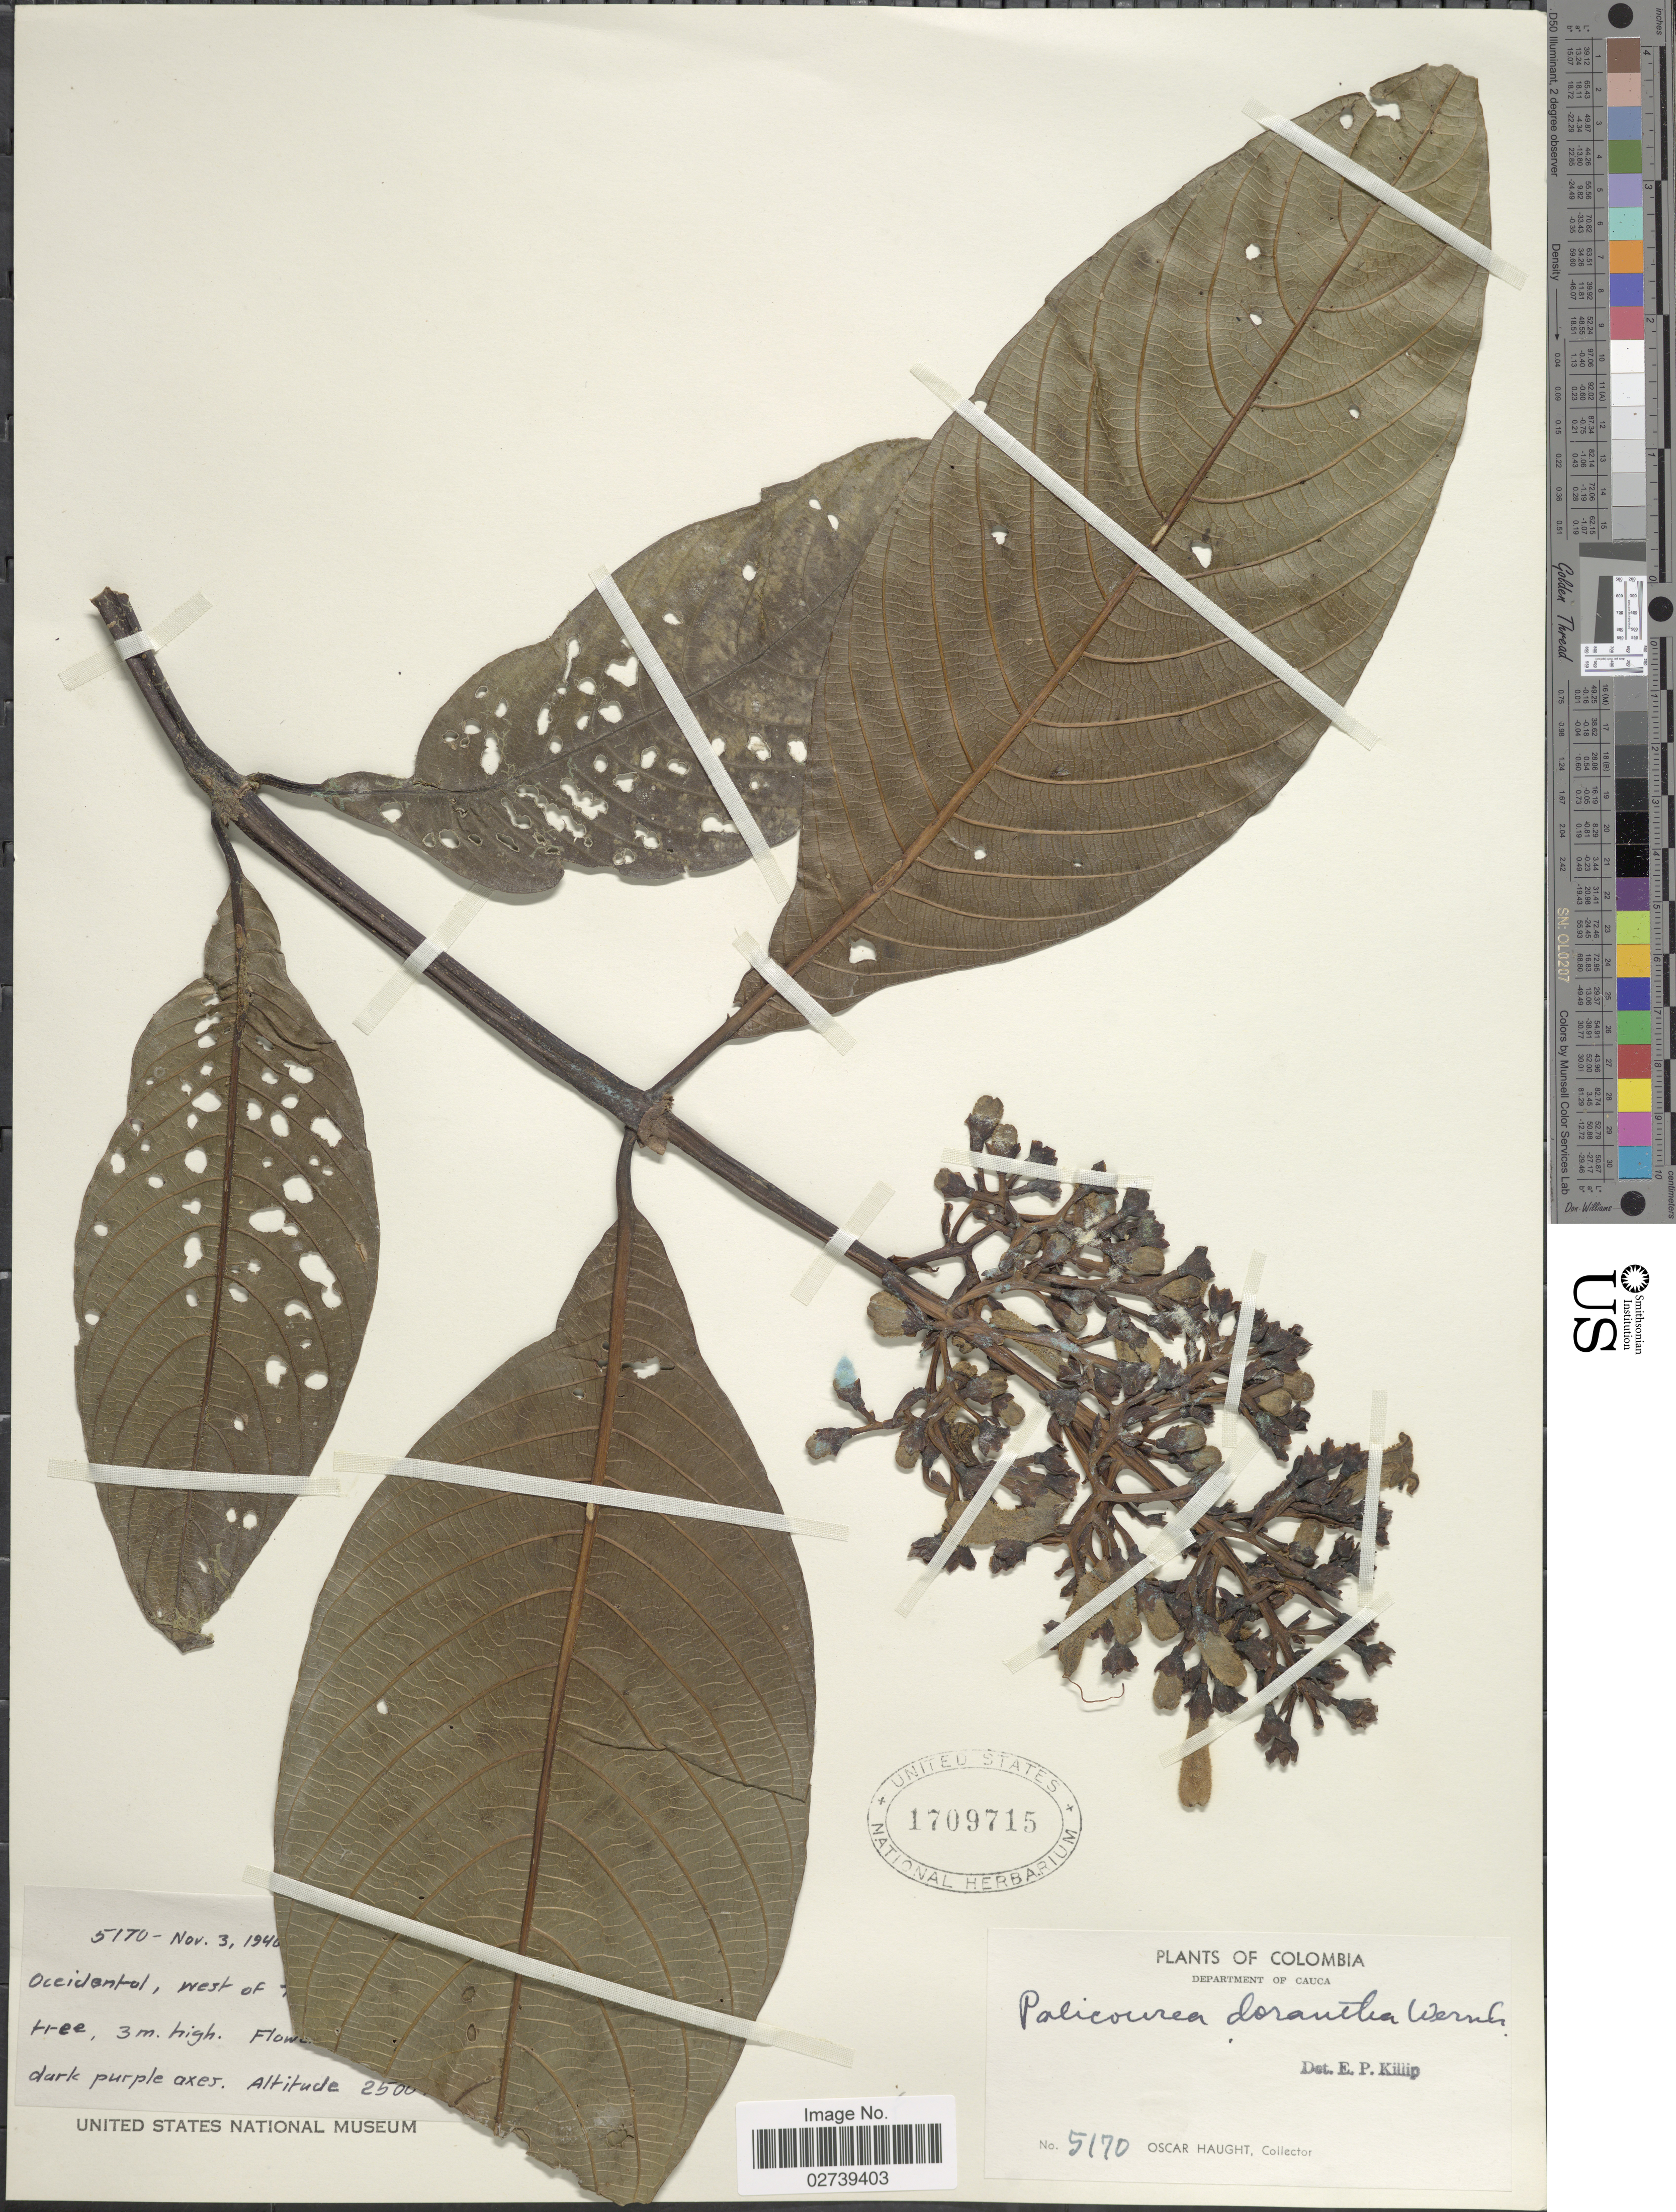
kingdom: Plantae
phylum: Tracheophyta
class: Magnoliopsida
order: Gentianales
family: Rubiaceae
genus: Palicourea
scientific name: Palicourea dorantha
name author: Wernham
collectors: O. L. Haught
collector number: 5170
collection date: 1940-11-03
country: Colombia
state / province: Cauca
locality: [illegible text]Occidental, west of [illegible text]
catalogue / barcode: US 1709715